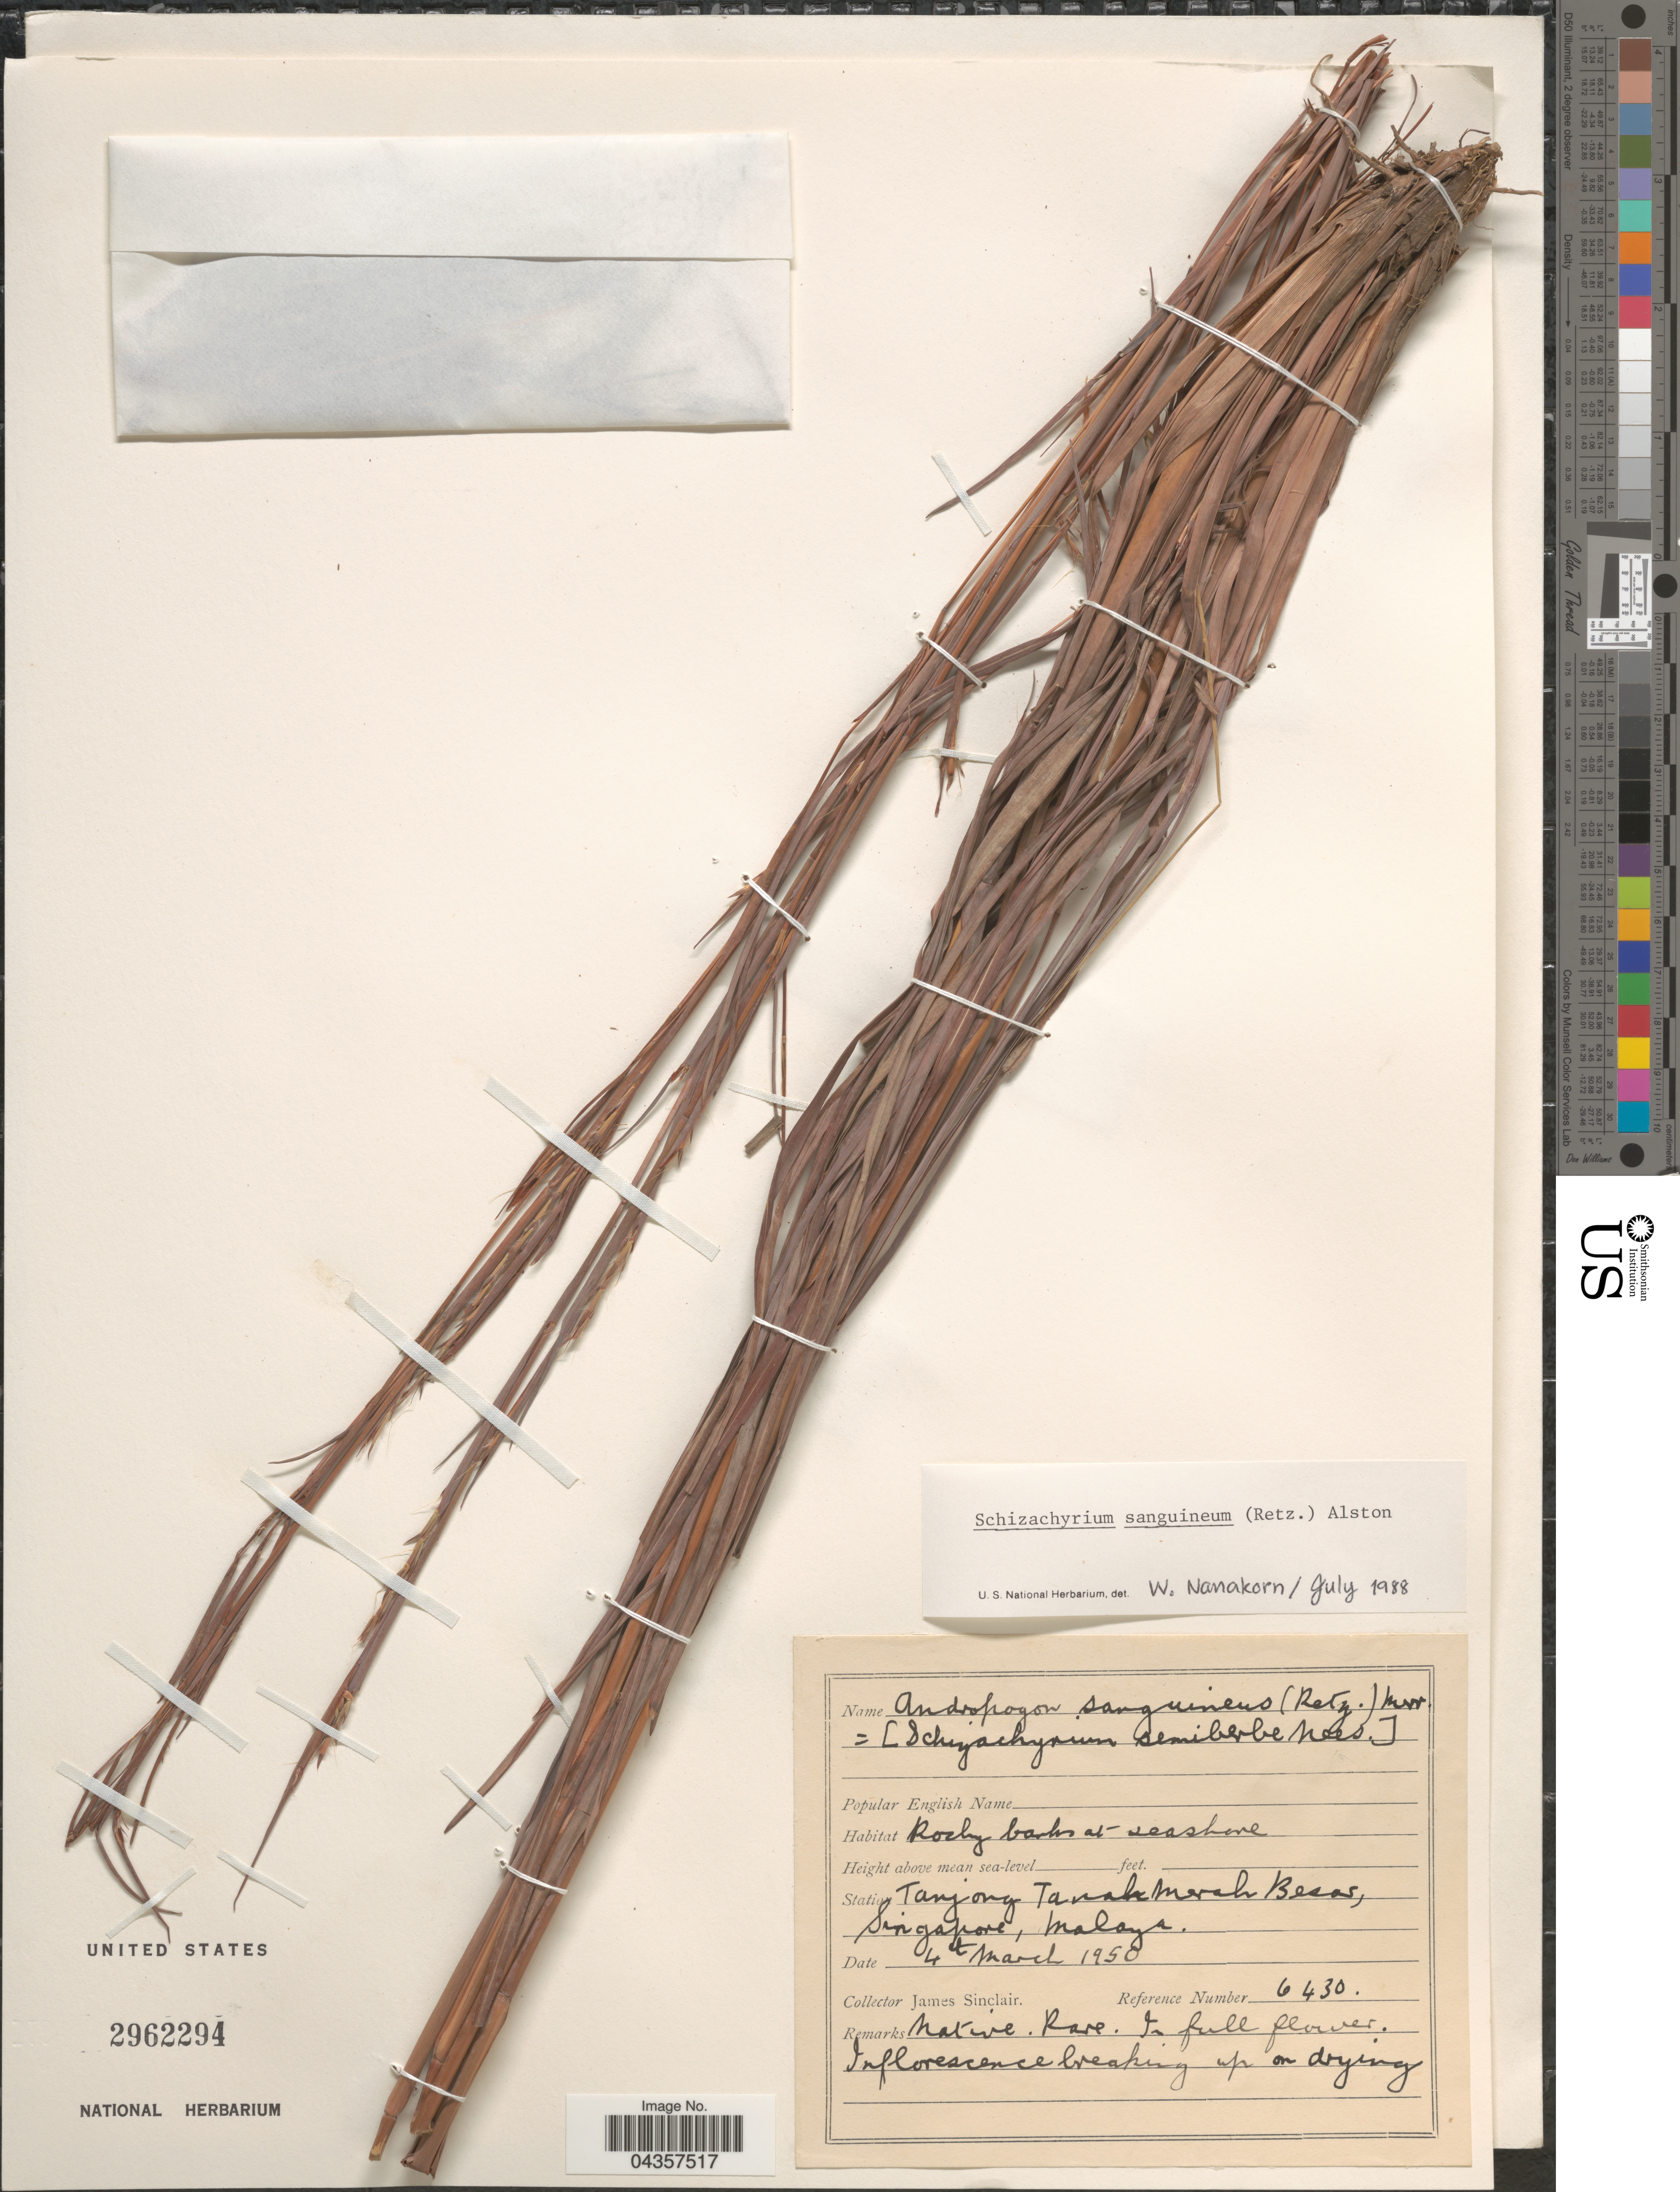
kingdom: Plantae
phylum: Tracheophyta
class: Liliopsida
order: Poales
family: Poaceae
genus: Schizachyrium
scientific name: Schizachyrium sanguineum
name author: (Retz.) Alston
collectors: J. Sinclair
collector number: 6430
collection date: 1950-03-04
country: Singapore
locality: Station Tanjong Tanah Merah Besar, Malaya.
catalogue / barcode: US 2962294